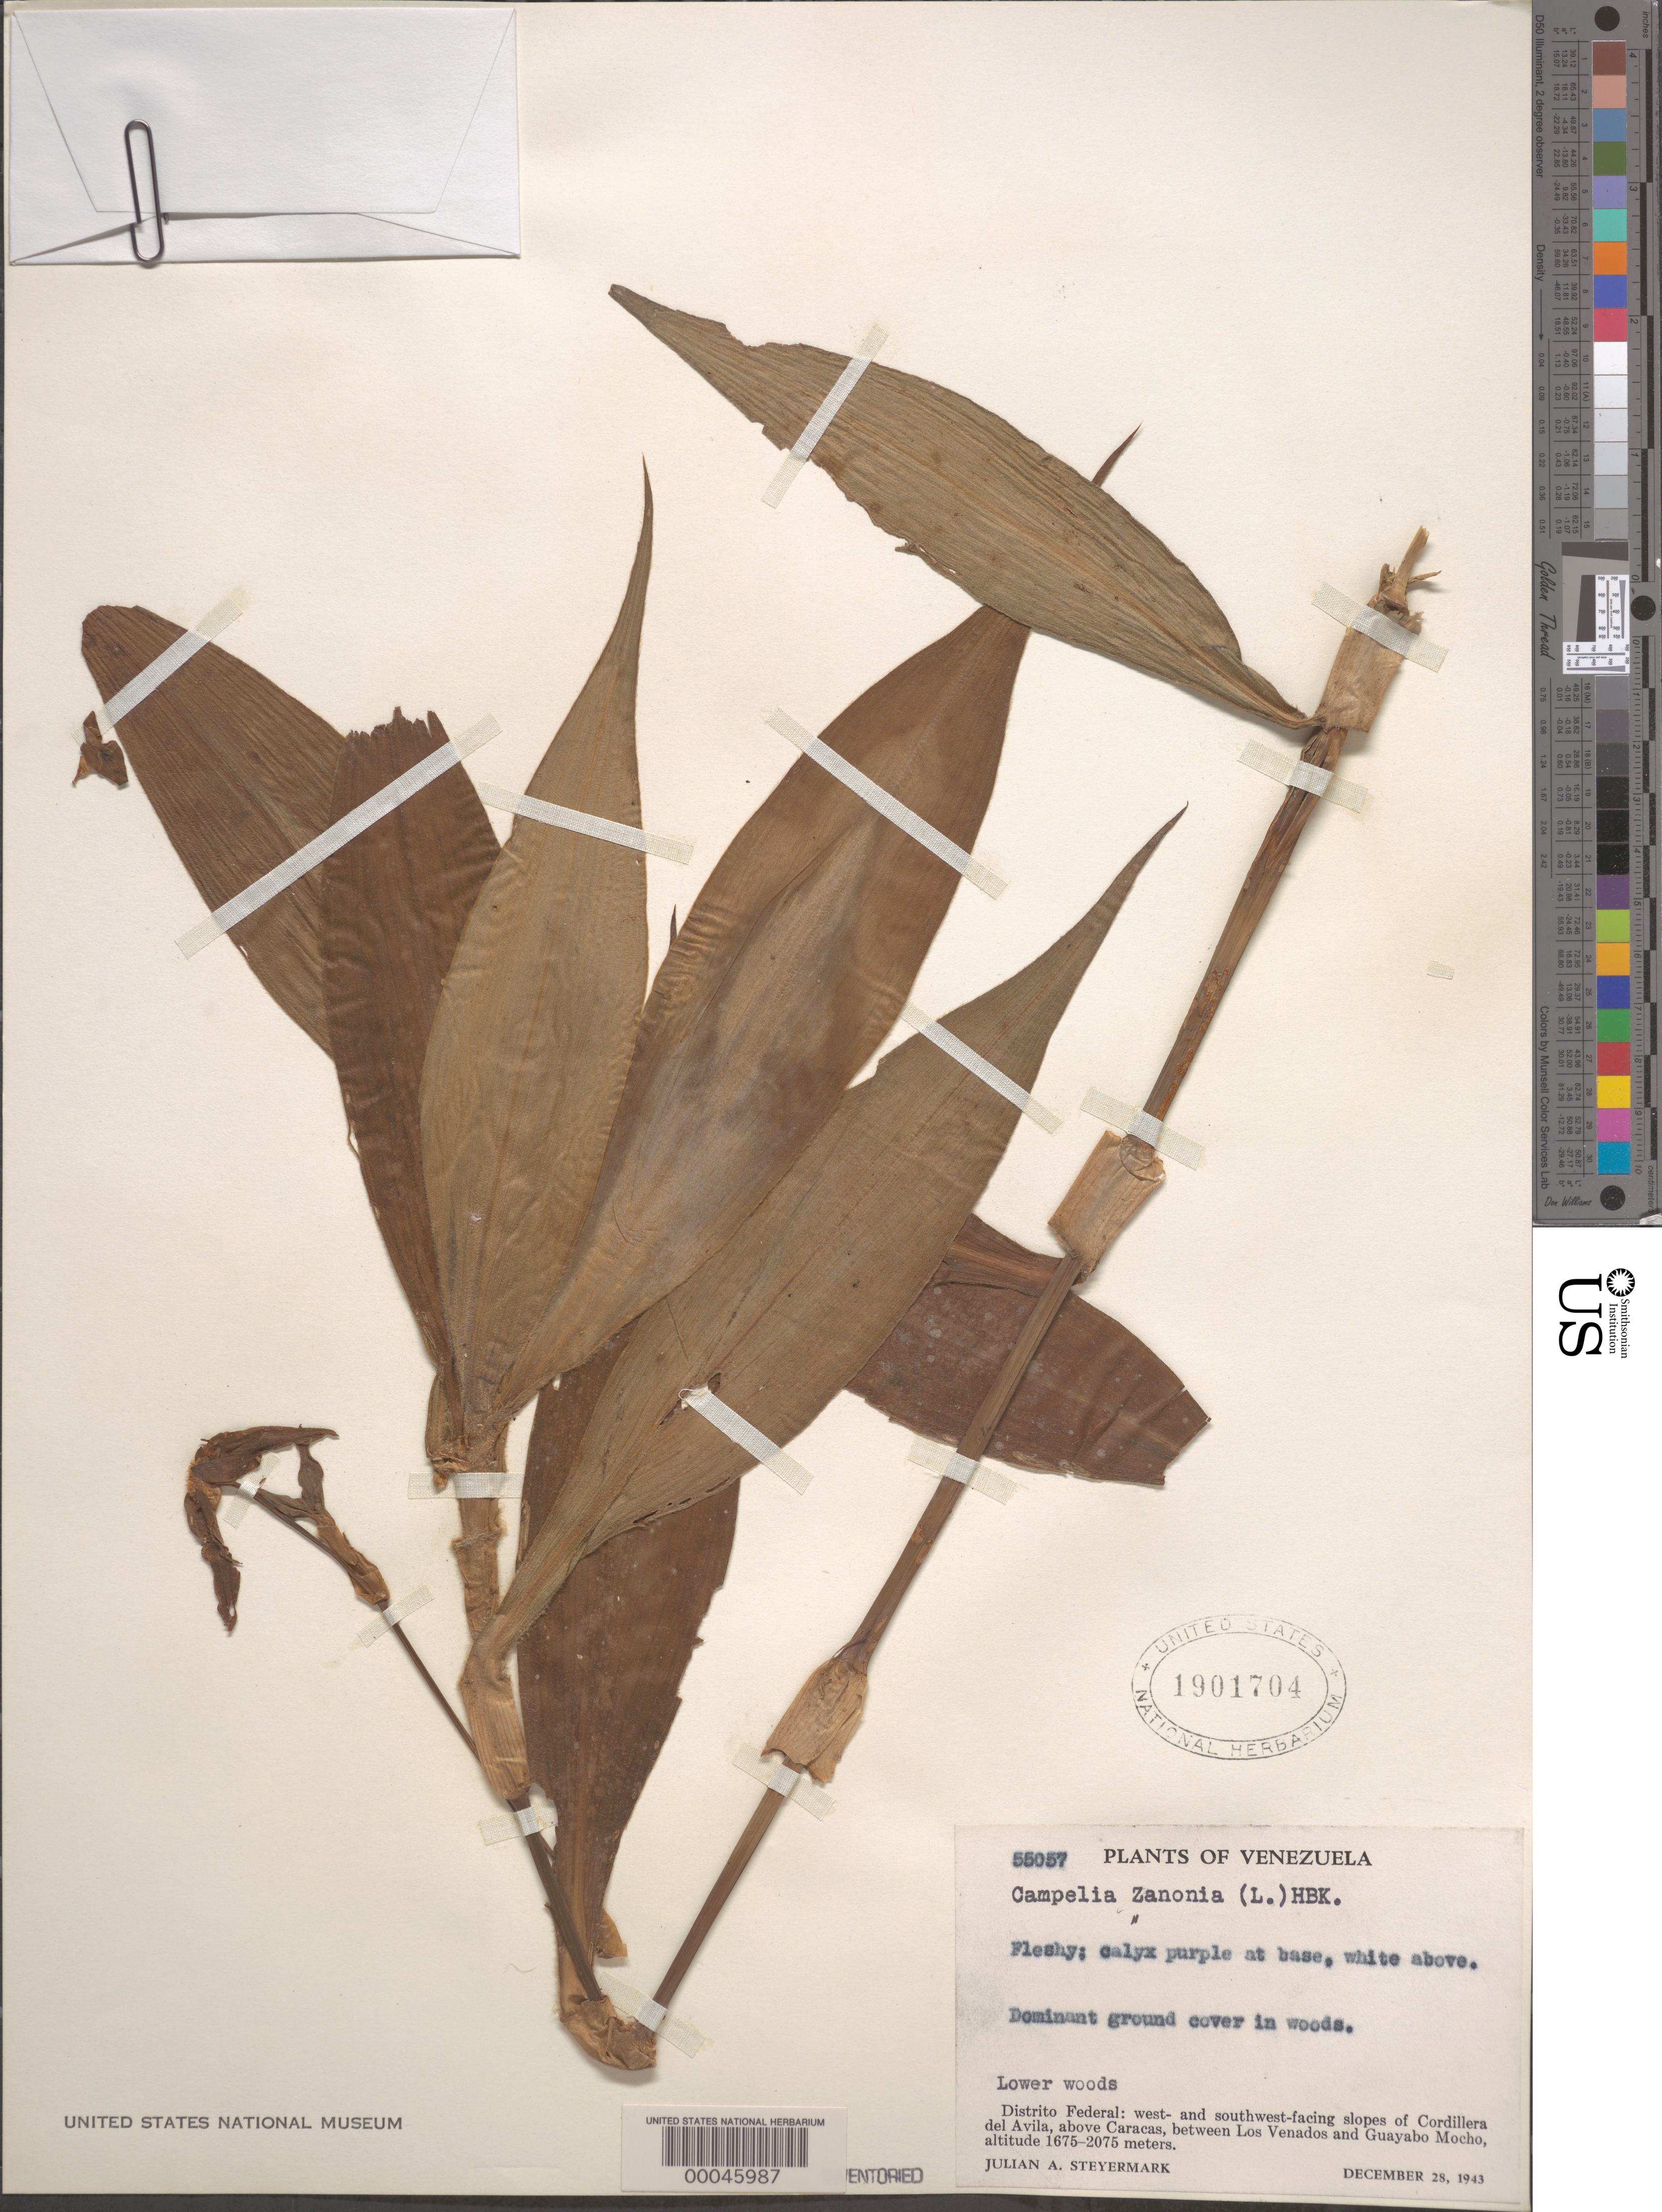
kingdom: Plantae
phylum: Tracheophyta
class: Liliopsida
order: Commelinales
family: Commelinaceae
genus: Tradescantia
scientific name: Tradescantia zanonia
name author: (L.) Sw.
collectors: J. Steyermark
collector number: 55057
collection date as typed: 28 Dec 1943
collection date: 1943-12-28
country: Venezuela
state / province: Distrito Federal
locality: Cordillera del avila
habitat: Wooded slopes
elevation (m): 1675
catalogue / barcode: US 1901704